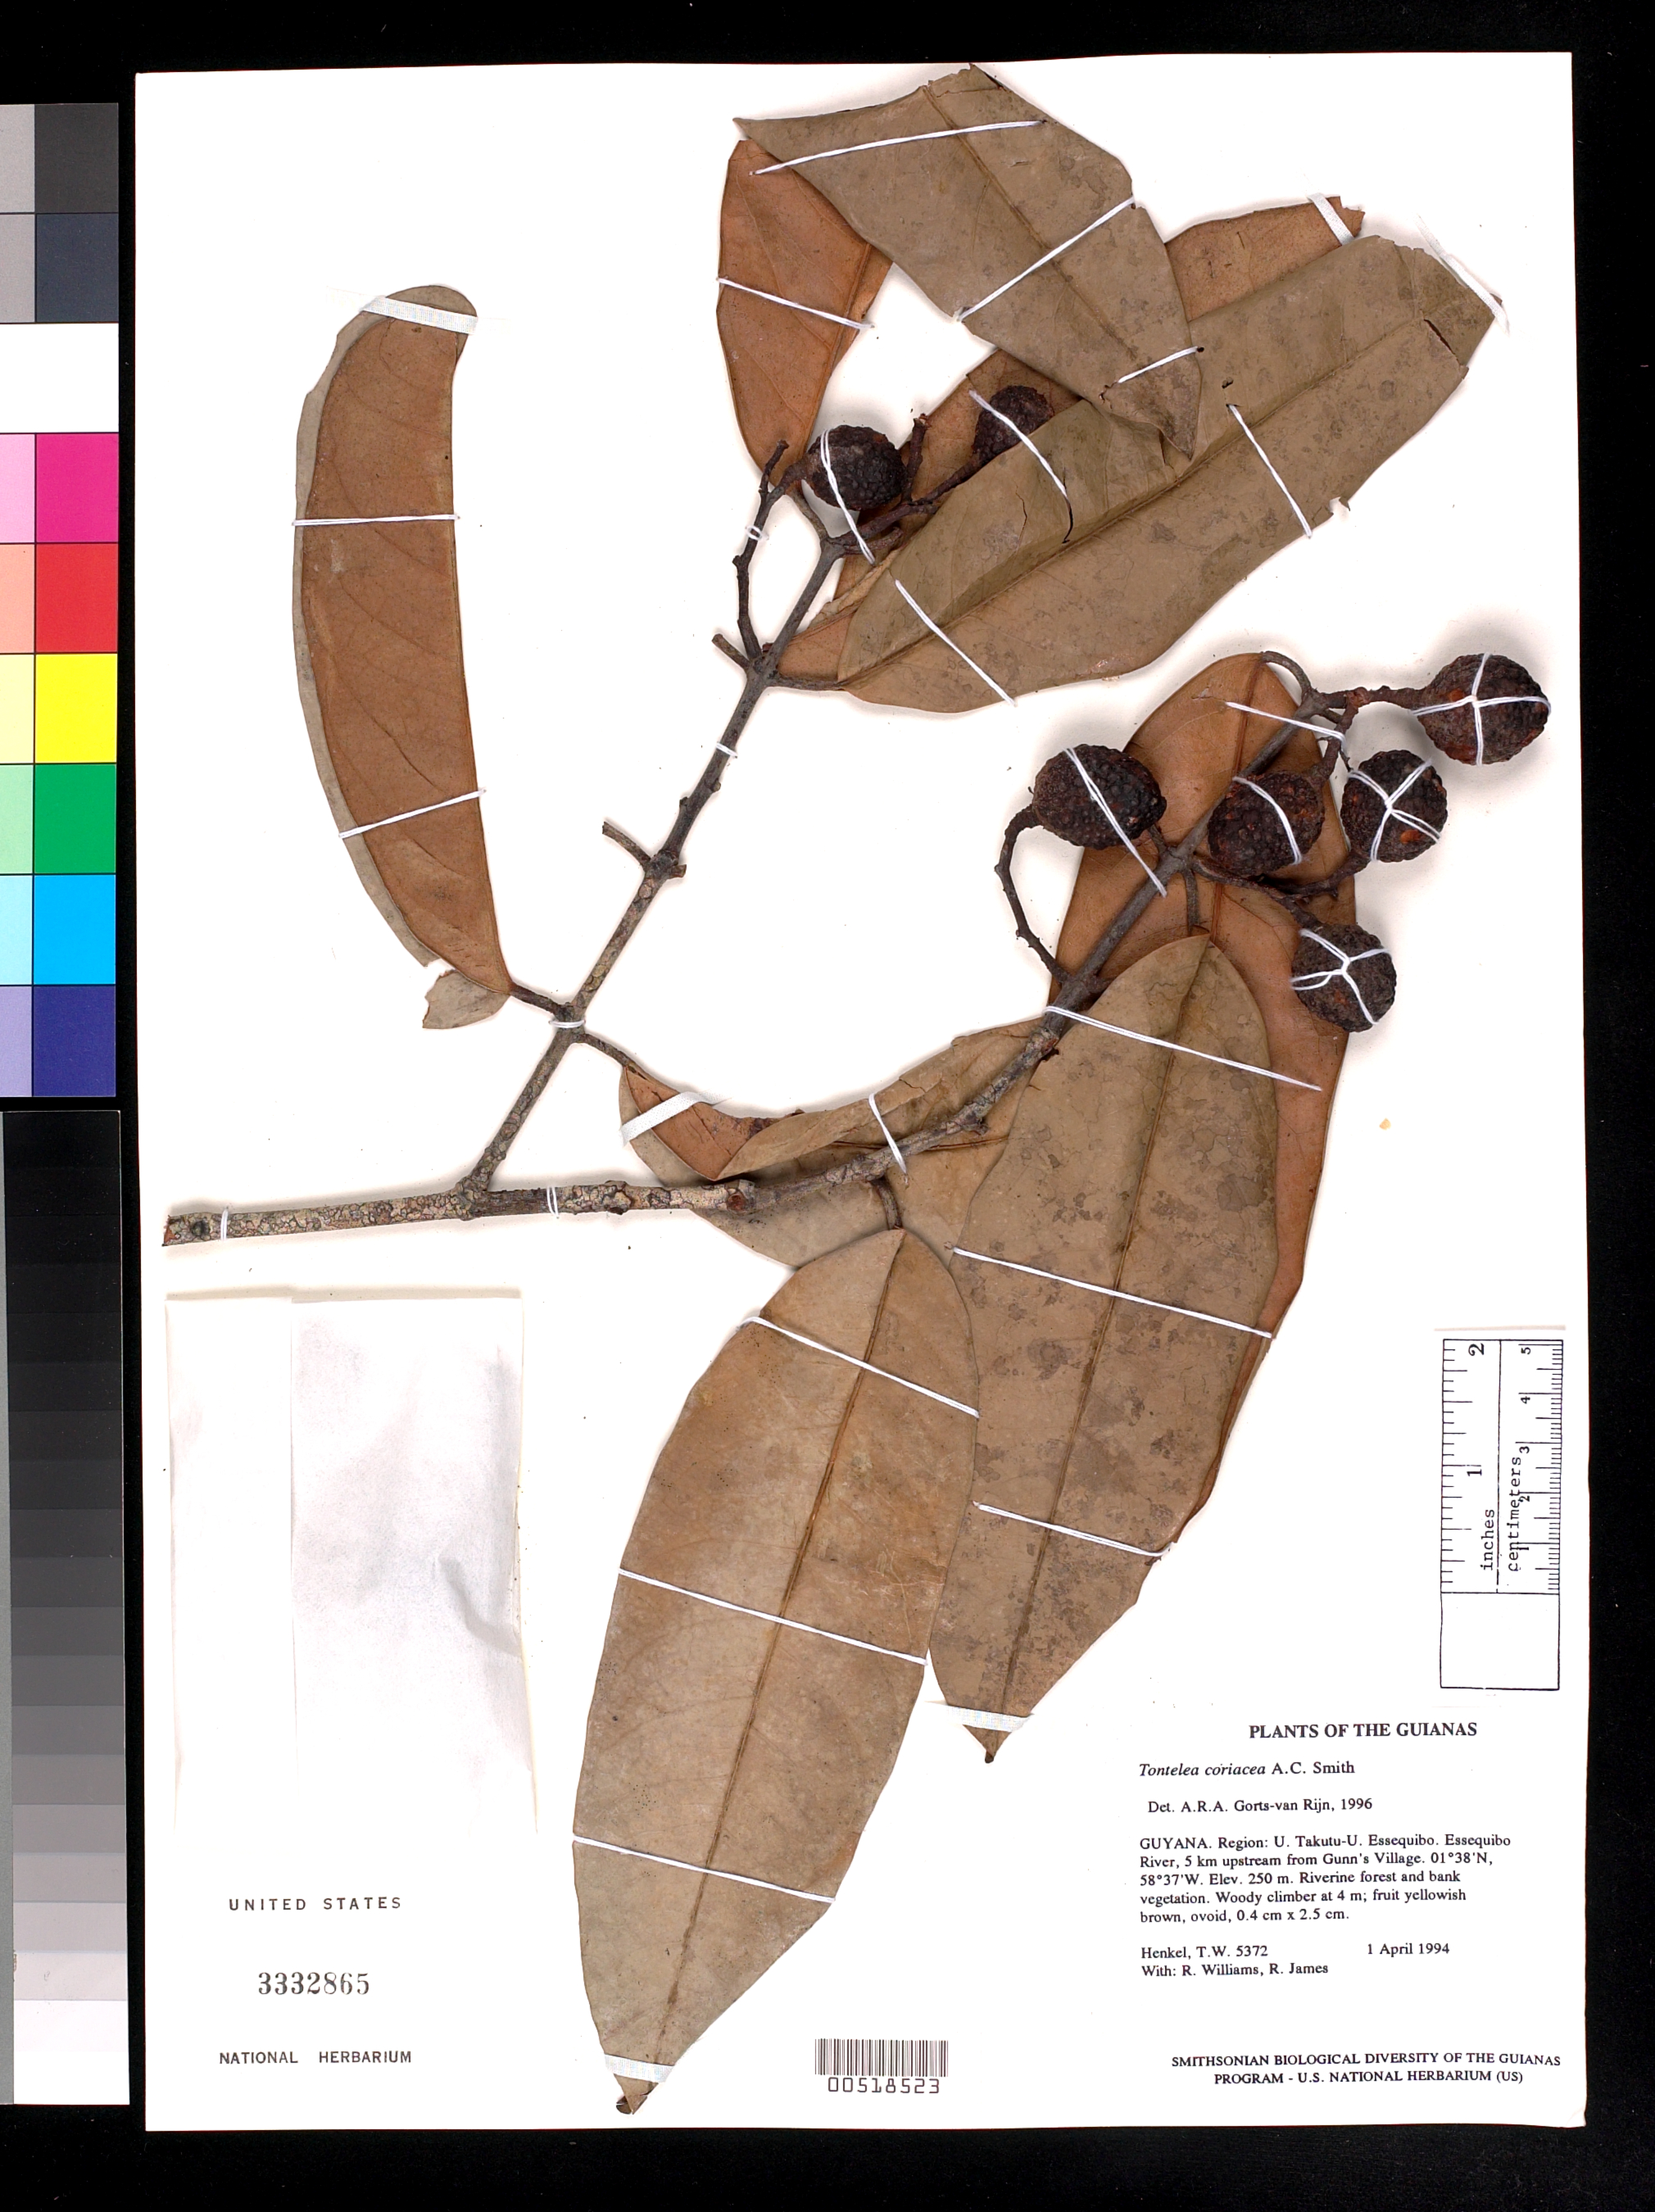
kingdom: Plantae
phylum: Tracheophyta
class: Magnoliopsida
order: Celastrales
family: Celastraceae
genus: Tontelea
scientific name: Tontelea mauritioides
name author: (A.C. Sm.) A.C. Sm.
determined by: Lombardi, Julio A.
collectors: T. Henkel, R. Williams & R. James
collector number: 5372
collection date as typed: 1 April 1994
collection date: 1994-04-01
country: Guyana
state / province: U. Takutu-U. Essequibo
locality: Essequibo River, 5 km upstream from Gunn's Village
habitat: Riverine forest and bank vegetation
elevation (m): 250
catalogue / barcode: US 3332865